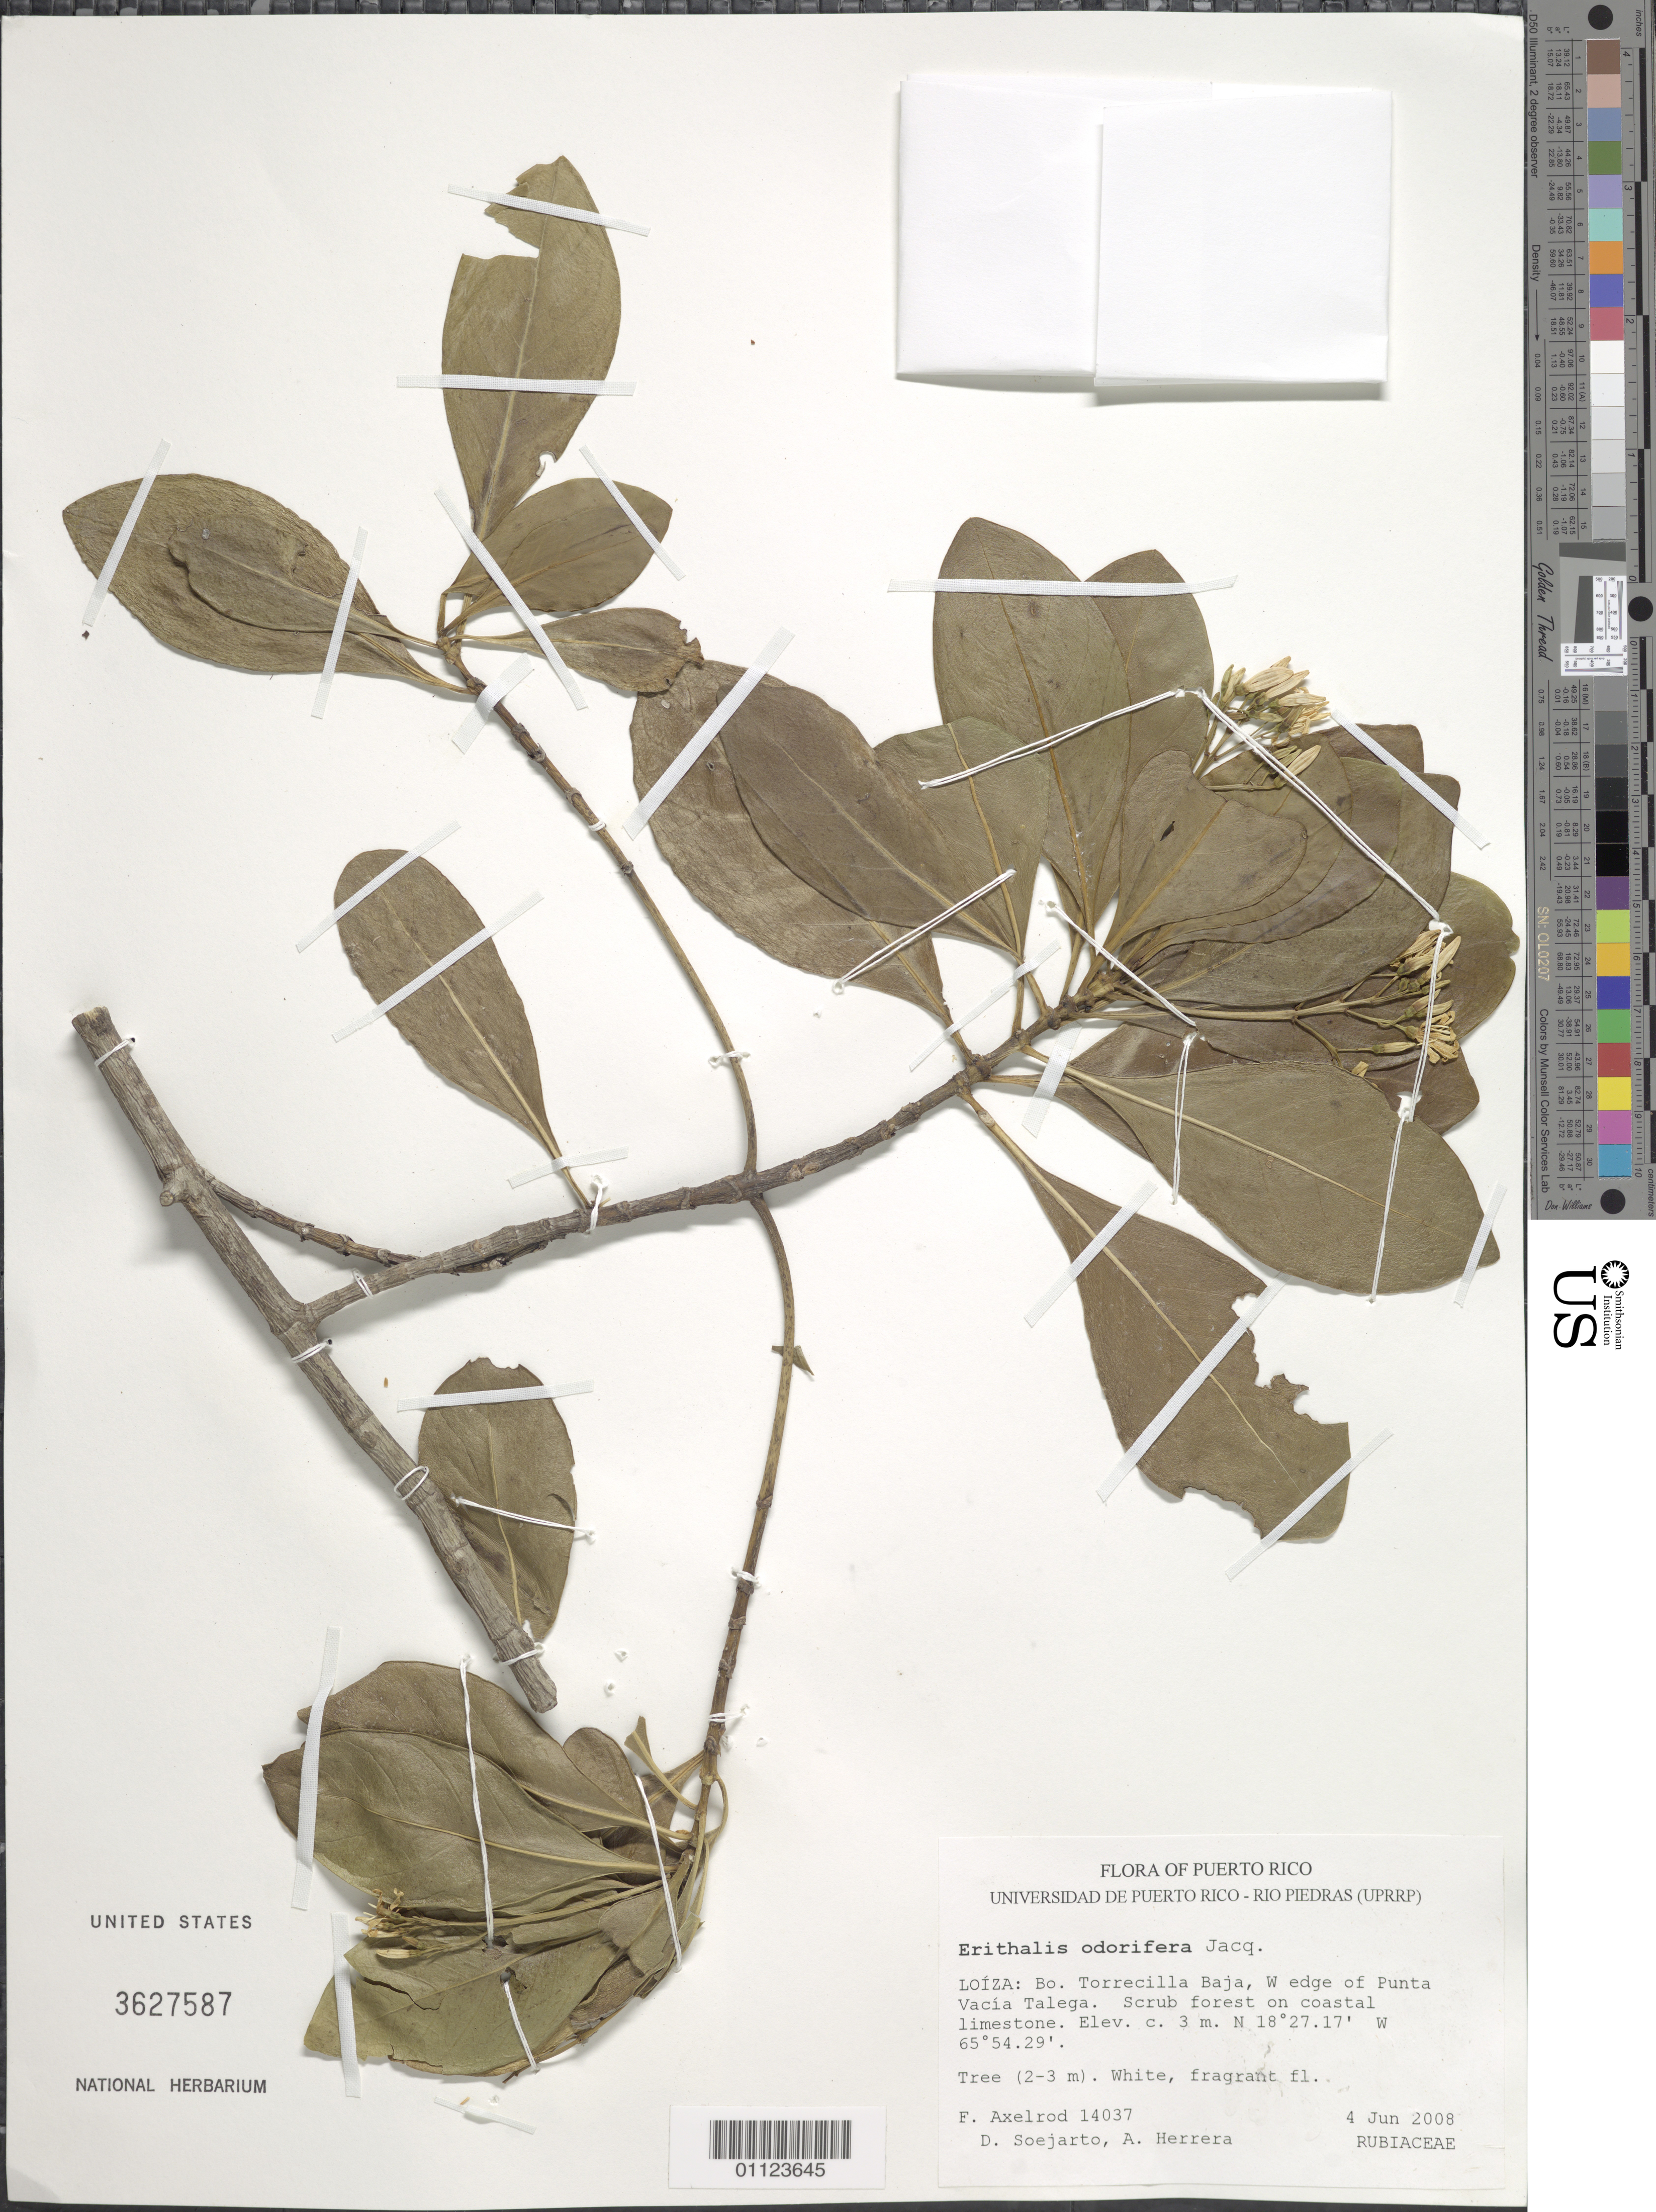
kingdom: Plantae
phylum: Tracheophyta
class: Magnoliopsida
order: Gentianales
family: Rubiaceae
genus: Erithalis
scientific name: Erithalis odorifera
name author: Jacq.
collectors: F. S. Axelrod, D. Soejarto & A. Herrera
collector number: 14037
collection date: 2008-06-04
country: Puerto Rico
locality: Loíza: Bo. Torrecilla Baja, W edge of Punta Vacía Talega.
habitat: Scrub forest on coastal limestone.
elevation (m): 3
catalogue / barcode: US 3627587